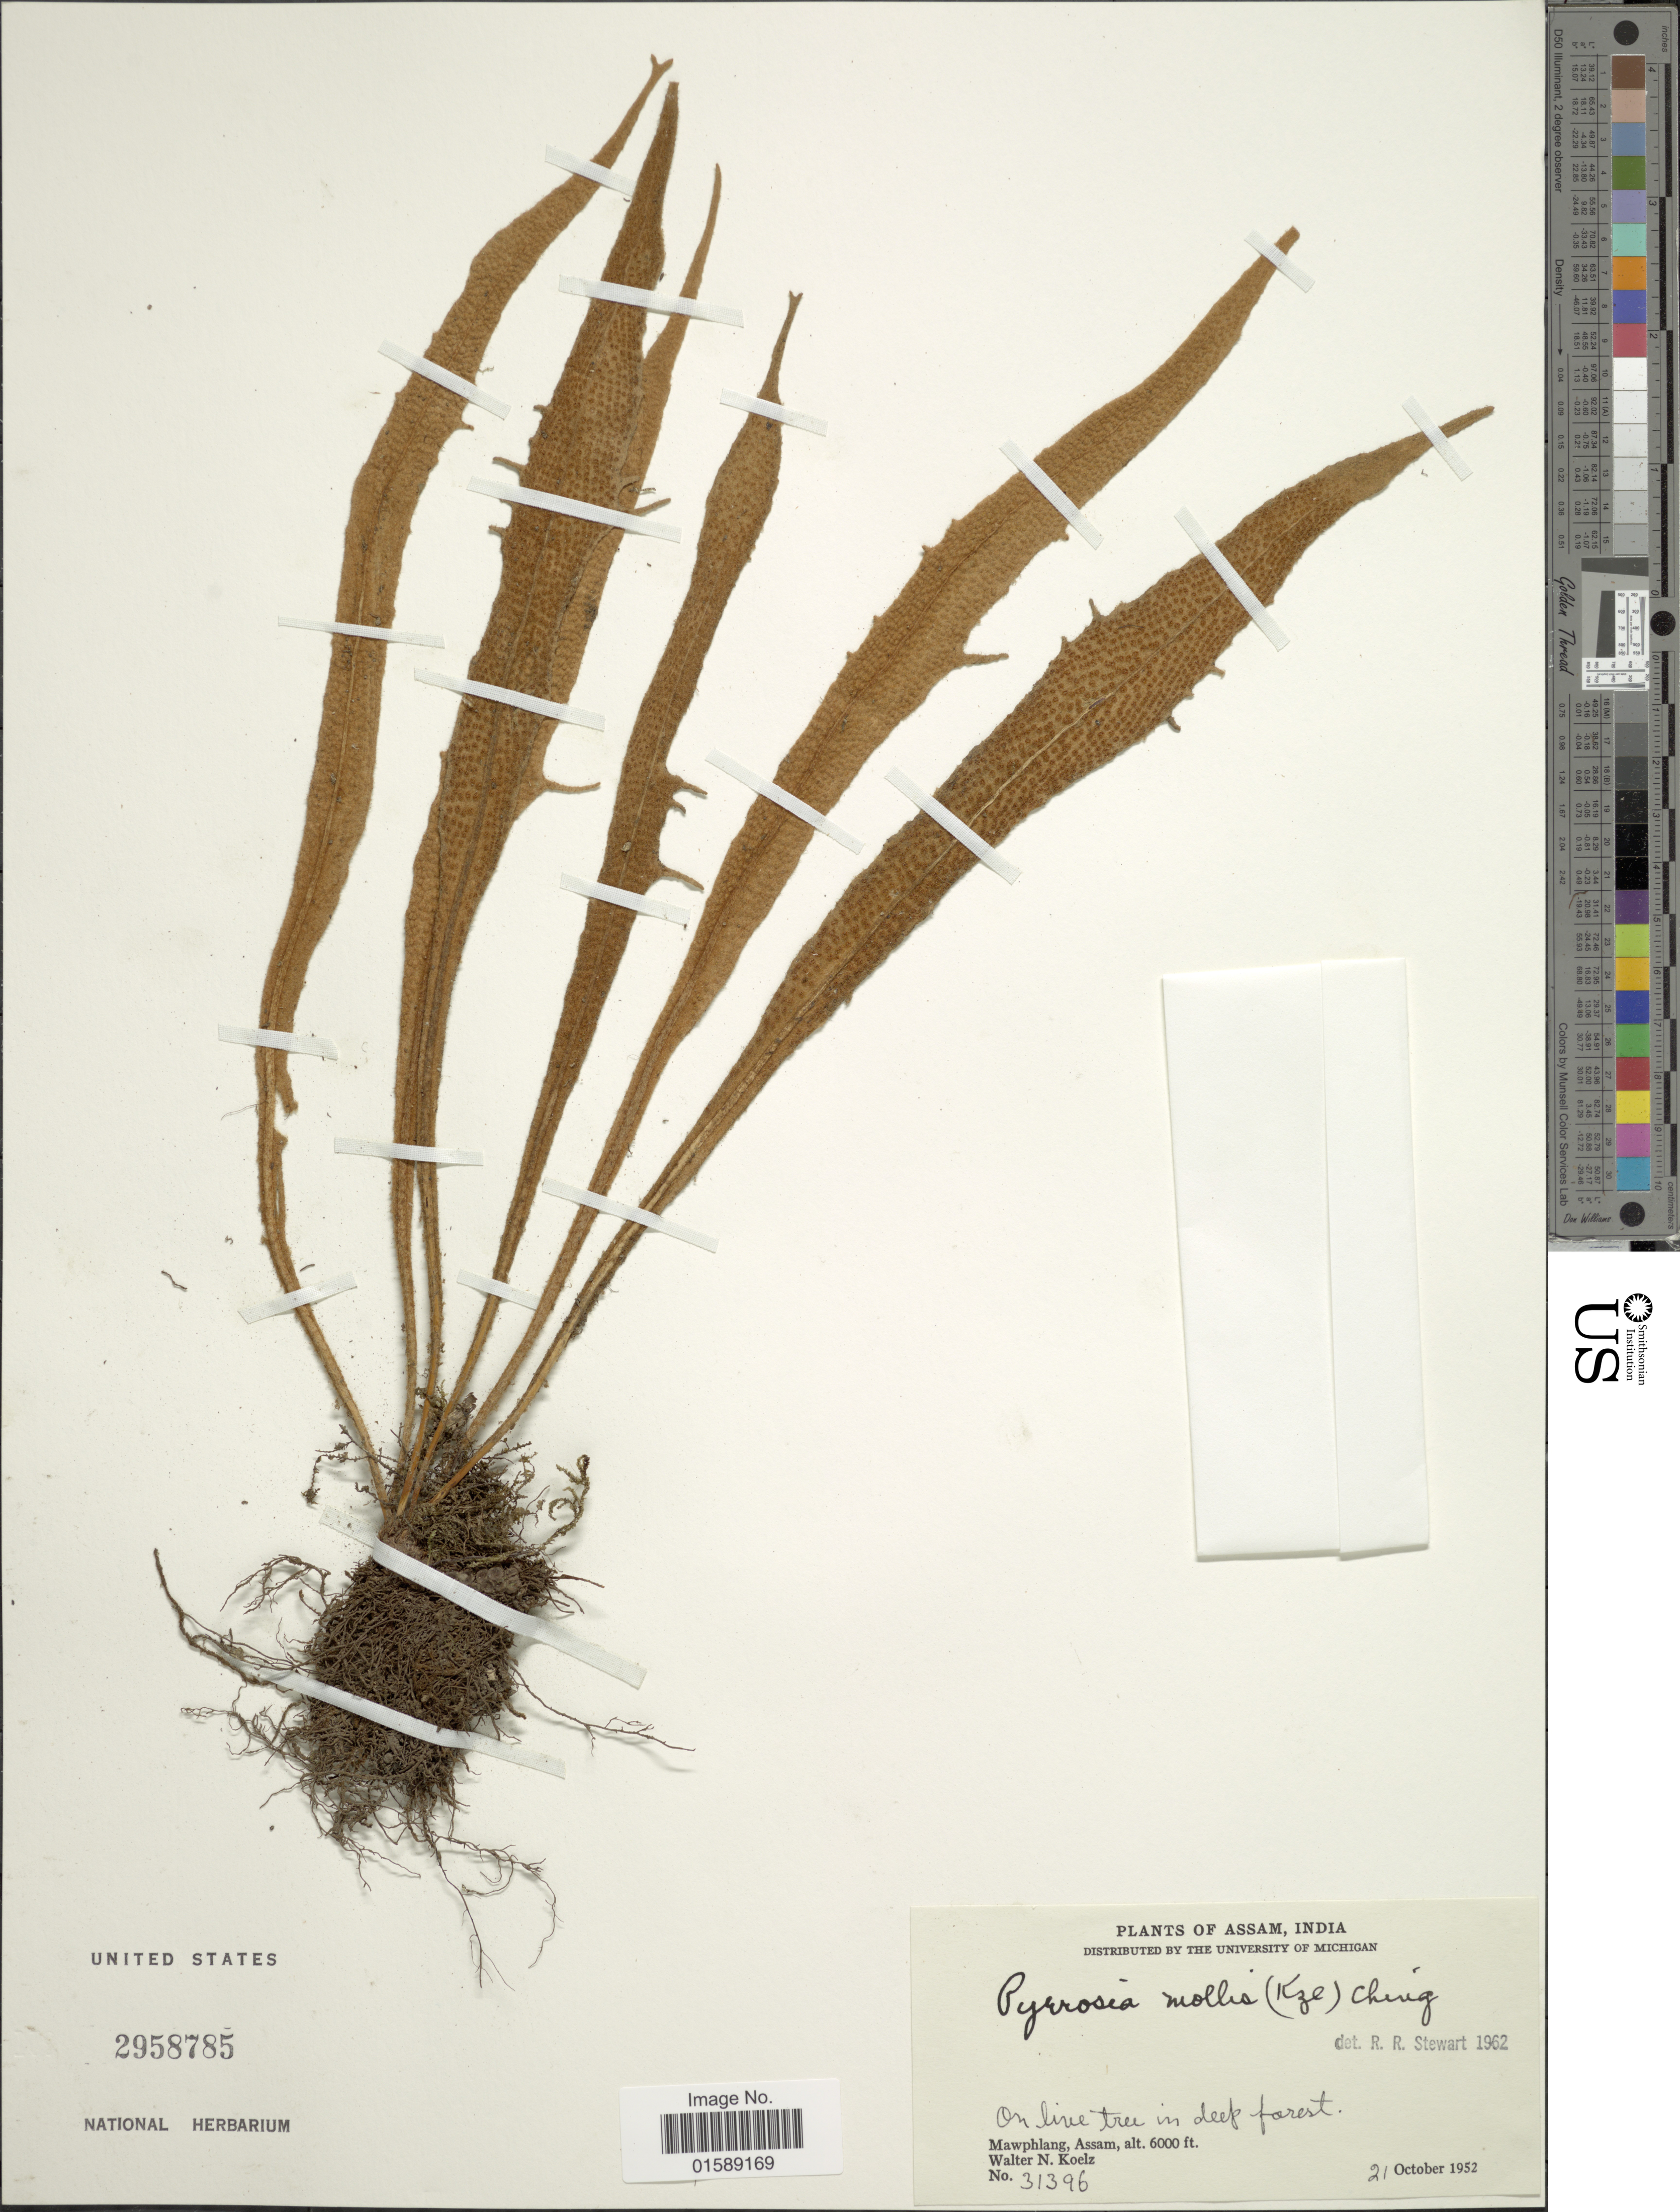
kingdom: Plantae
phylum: Tracheophyta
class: Polypodiopsida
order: Polypodiales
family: Polypodiaceae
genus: Pyrrosia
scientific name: Pyrrosia mollis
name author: (Kunze) Ching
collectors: W. N. Koelz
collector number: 31396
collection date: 1952-10-21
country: India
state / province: Assam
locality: Mawphlang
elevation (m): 1829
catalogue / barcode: US 2958785